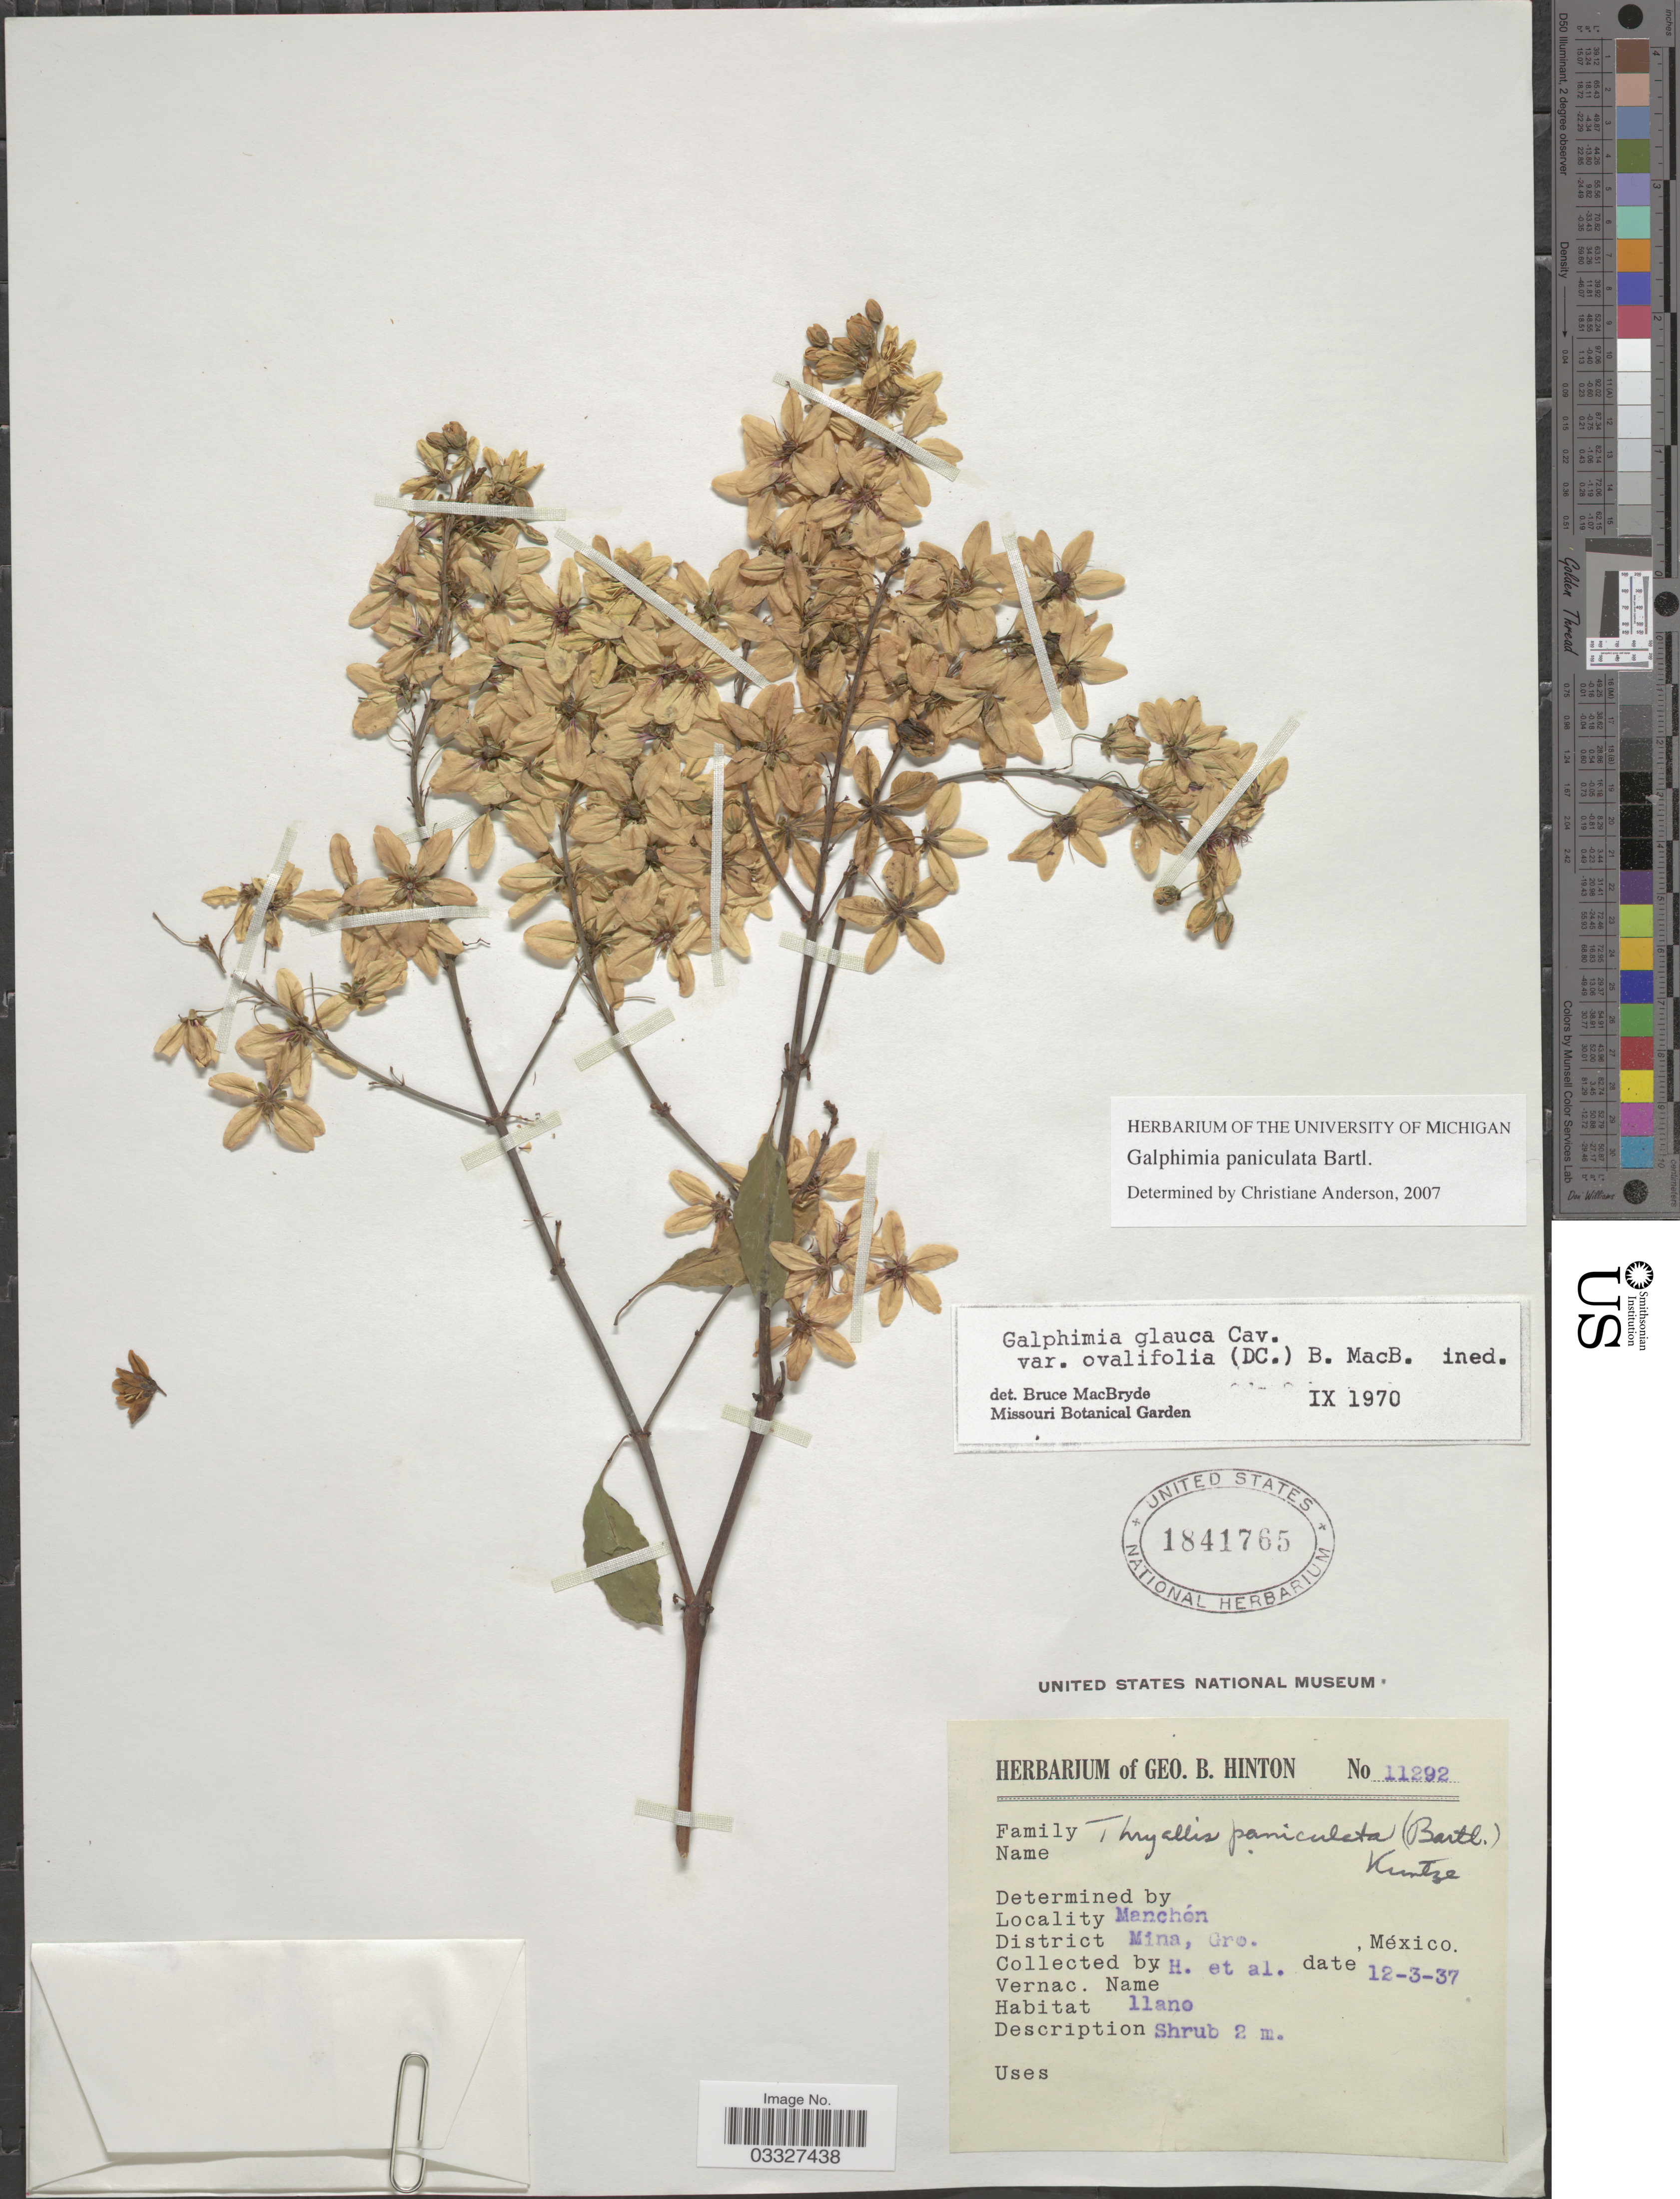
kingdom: Plantae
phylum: Tracheophyta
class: Magnoliopsida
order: Malpighiales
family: Malpighiaceae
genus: Galphimia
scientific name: Galphimia paniculata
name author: Bart.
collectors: G. B. Hinton & et al.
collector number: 11292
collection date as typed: Transcribed d/m/y: 12/3/37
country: Mexico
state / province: Guerrero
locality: Manchón. District Mina.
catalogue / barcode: US 1841765